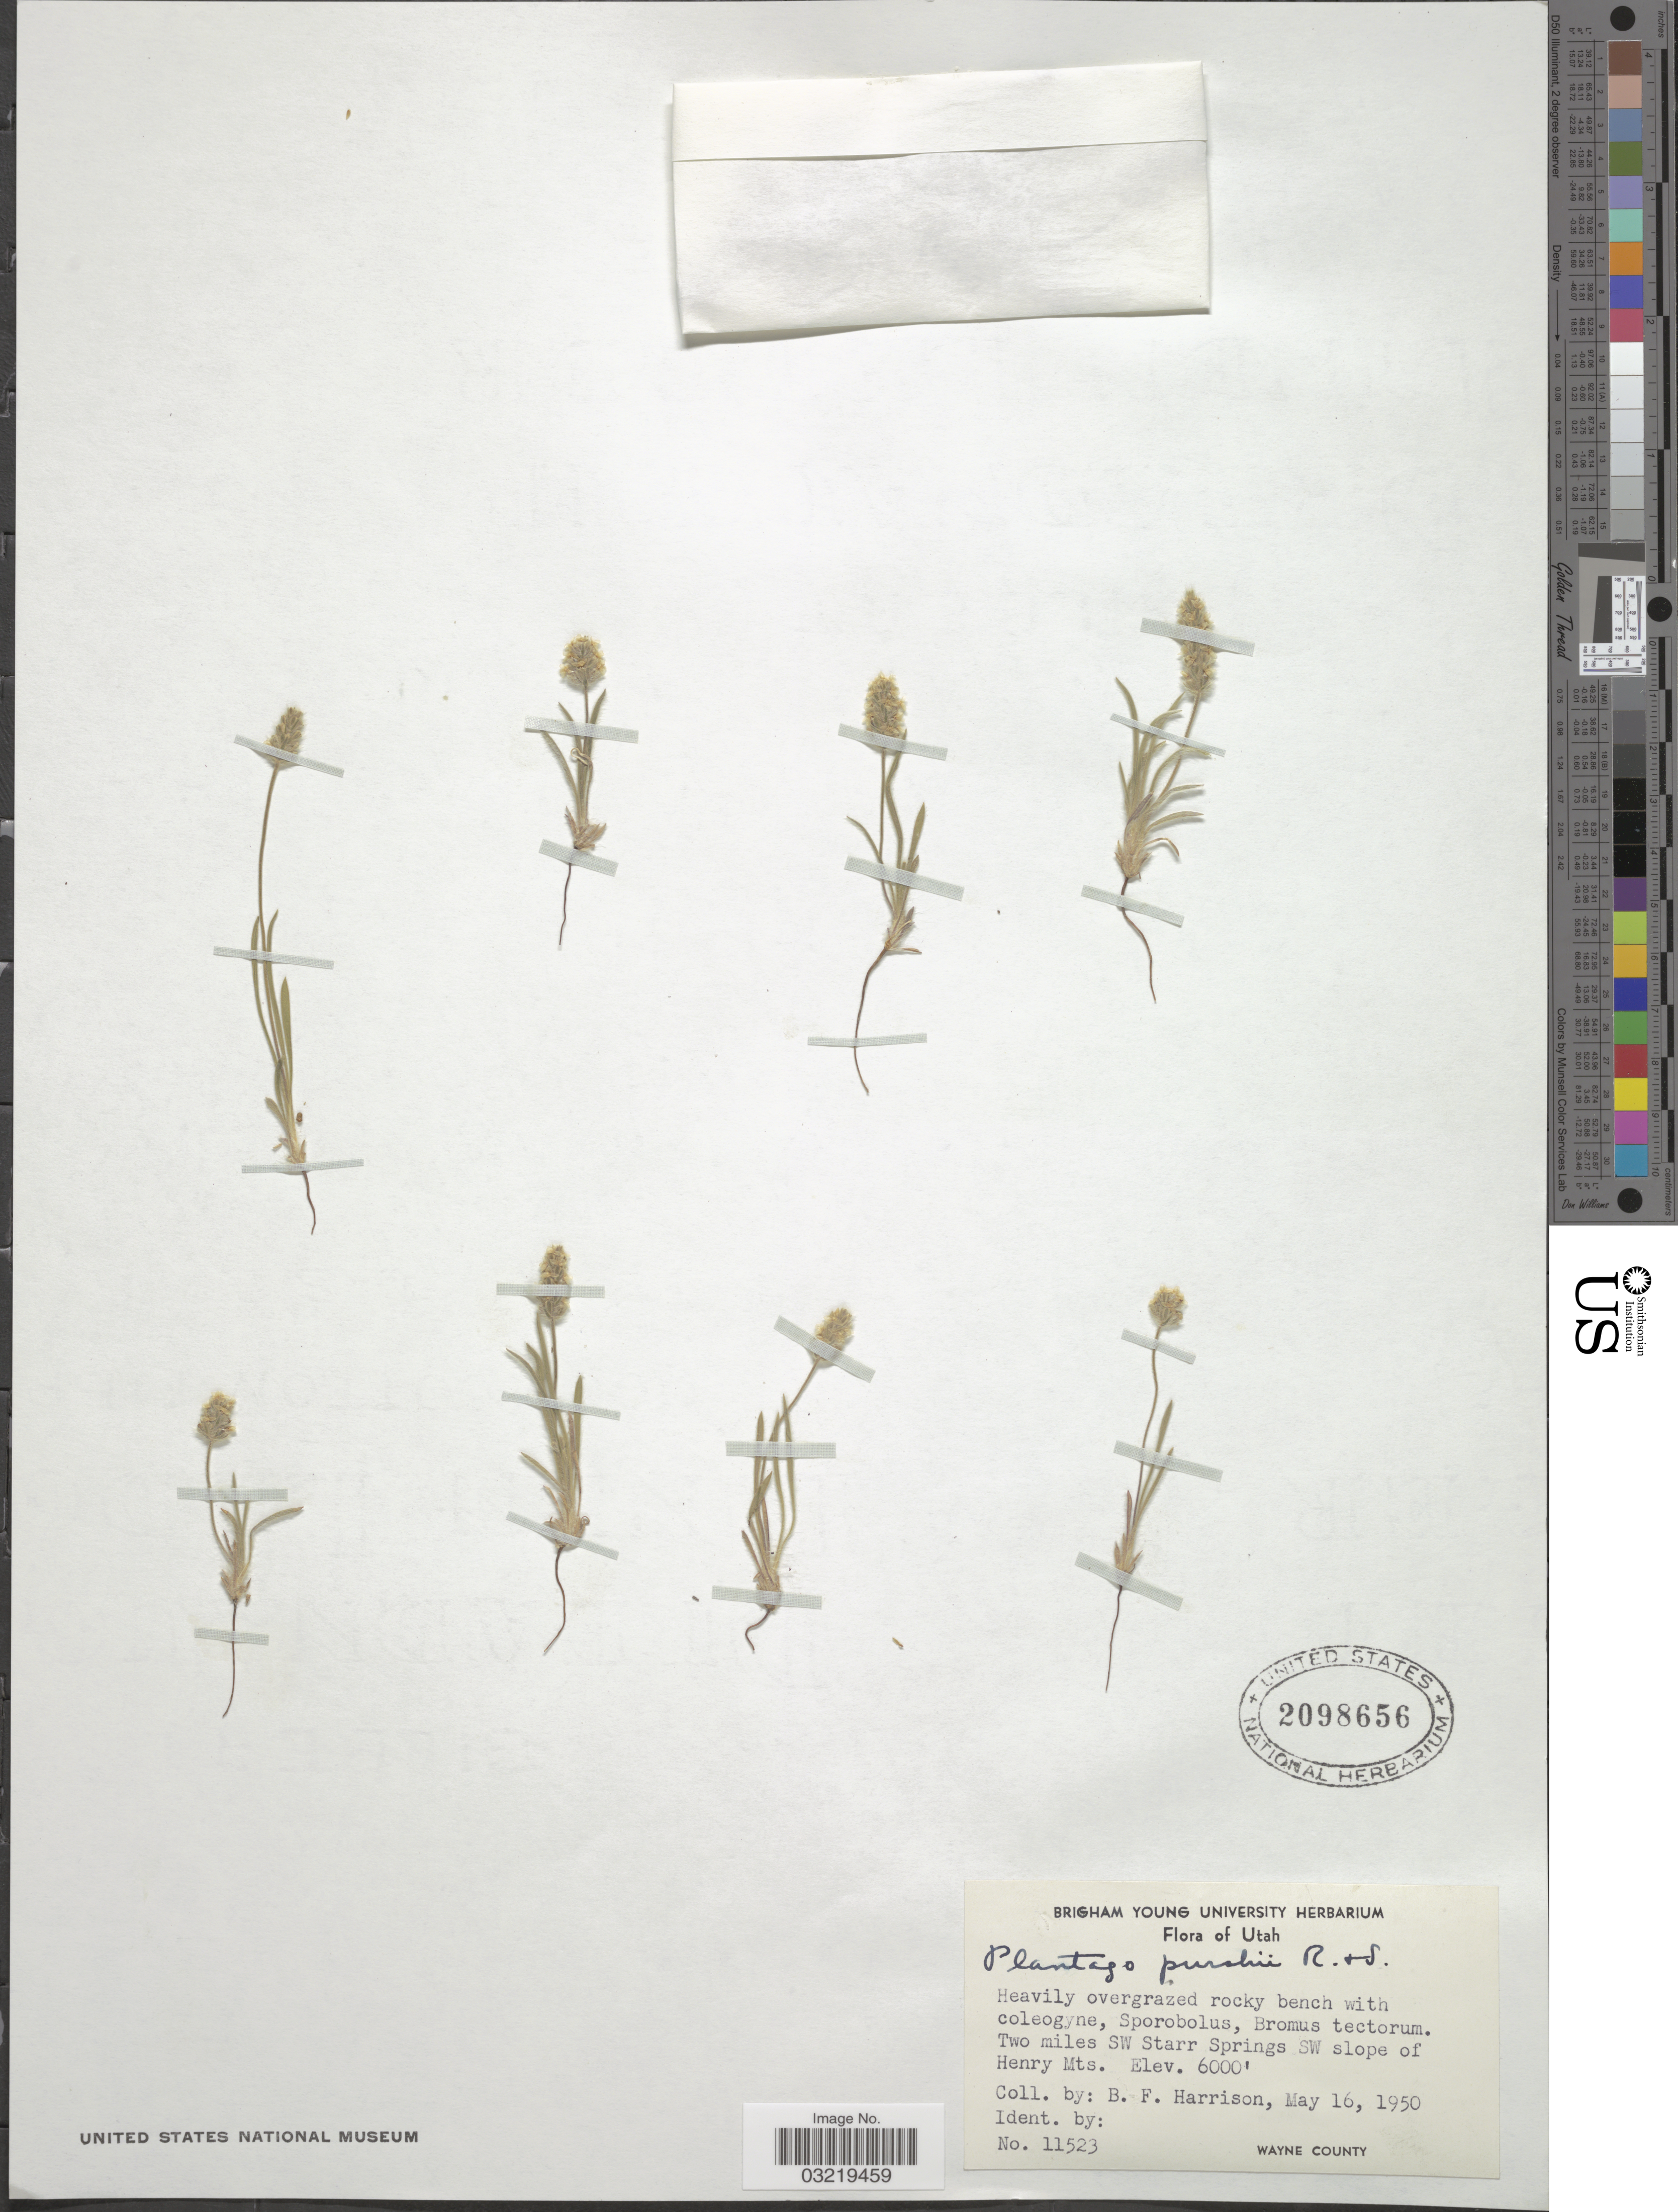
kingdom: Plantae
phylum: Tracheophyta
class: Magnoliopsida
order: Lamiales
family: Plantaginaceae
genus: Plantago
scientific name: Plantago patagonica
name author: Jacq.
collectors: B. F. Harrison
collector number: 11523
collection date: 1950-05-16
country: United States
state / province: Utah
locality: Two miles SW Starr Springs SW slope of Henry Mts. Wayne County.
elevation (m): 1829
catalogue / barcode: US 2098656